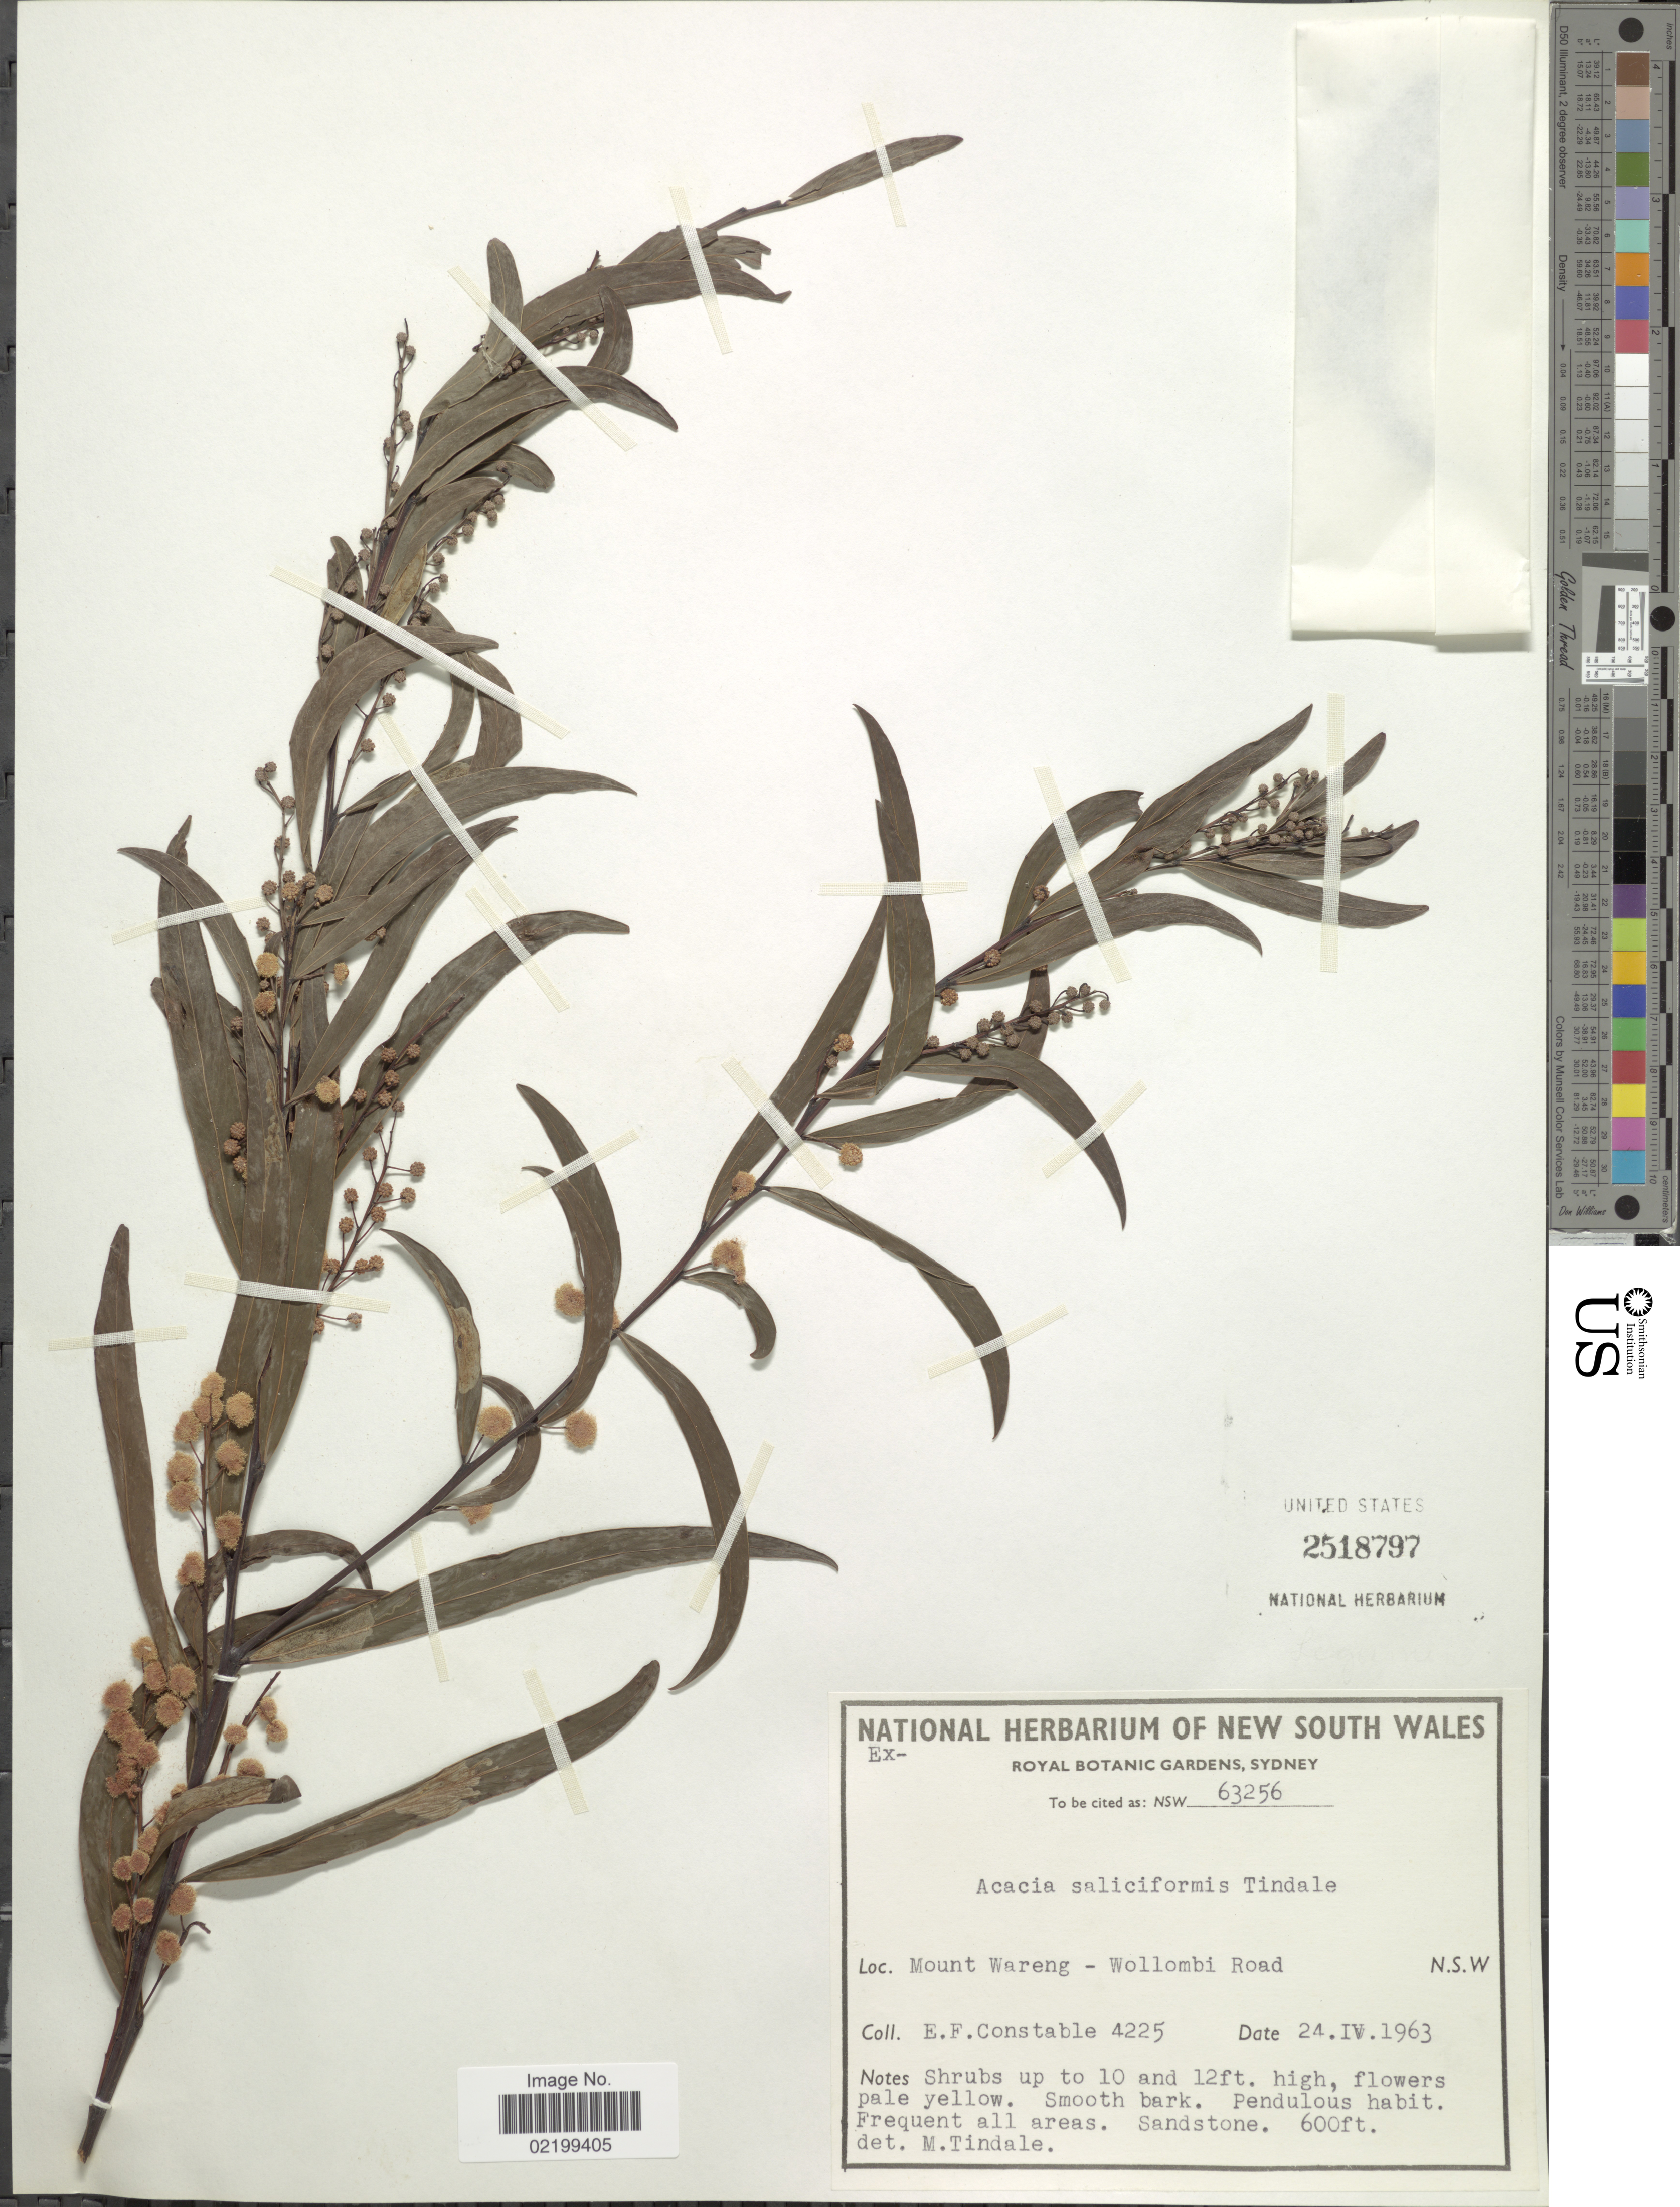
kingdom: Plantae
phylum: Tracheophyta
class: Magnoliopsida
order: Fabales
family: Fabaceae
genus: Acacia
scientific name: Acacia saliciformis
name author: Tindale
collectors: E. F. Constable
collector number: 63256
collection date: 1963-04-24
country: Australia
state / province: New South Wales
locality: Mount Wareng, Wallombi Road, sandstone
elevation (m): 183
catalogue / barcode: US 2518797